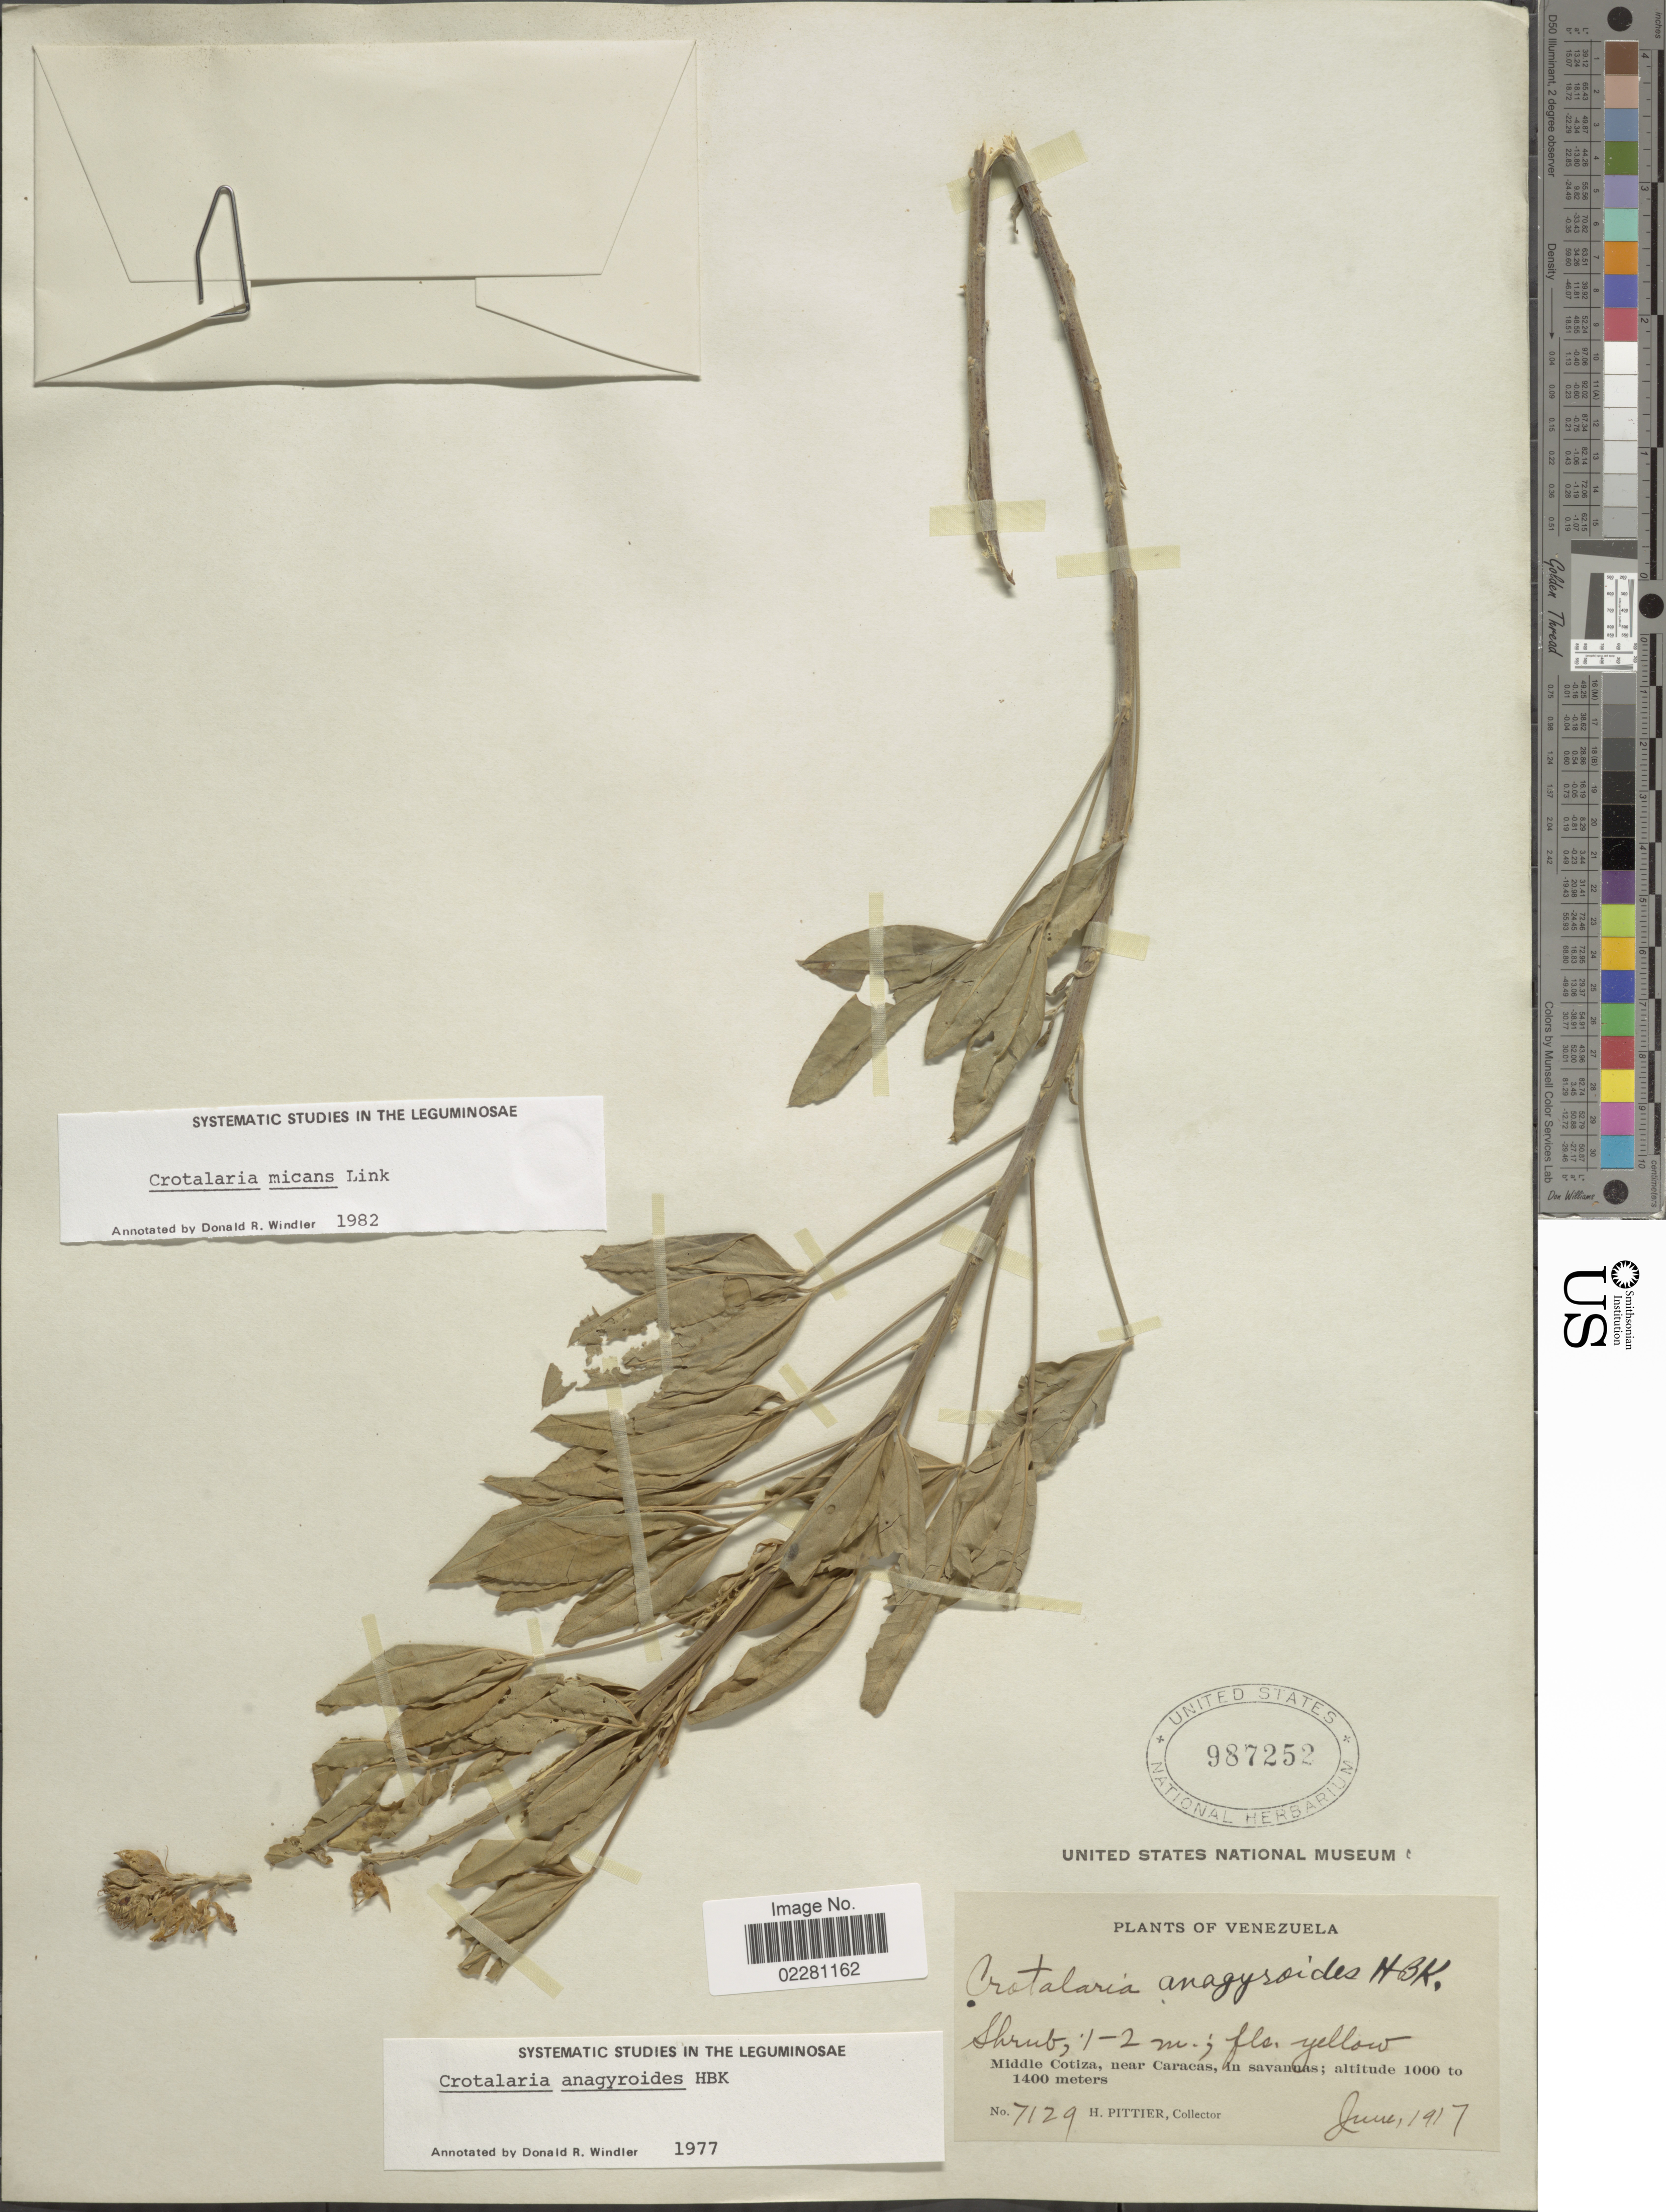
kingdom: Plantae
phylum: Tracheophyta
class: Magnoliopsida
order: Fabales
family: Fabaceae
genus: Crotalaria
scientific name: Crotalaria micans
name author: Link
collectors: H. F. Pittier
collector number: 7129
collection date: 1917-06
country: Venezuela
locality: Middle Cotiza, near Caracas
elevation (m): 1000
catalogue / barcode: US 987252